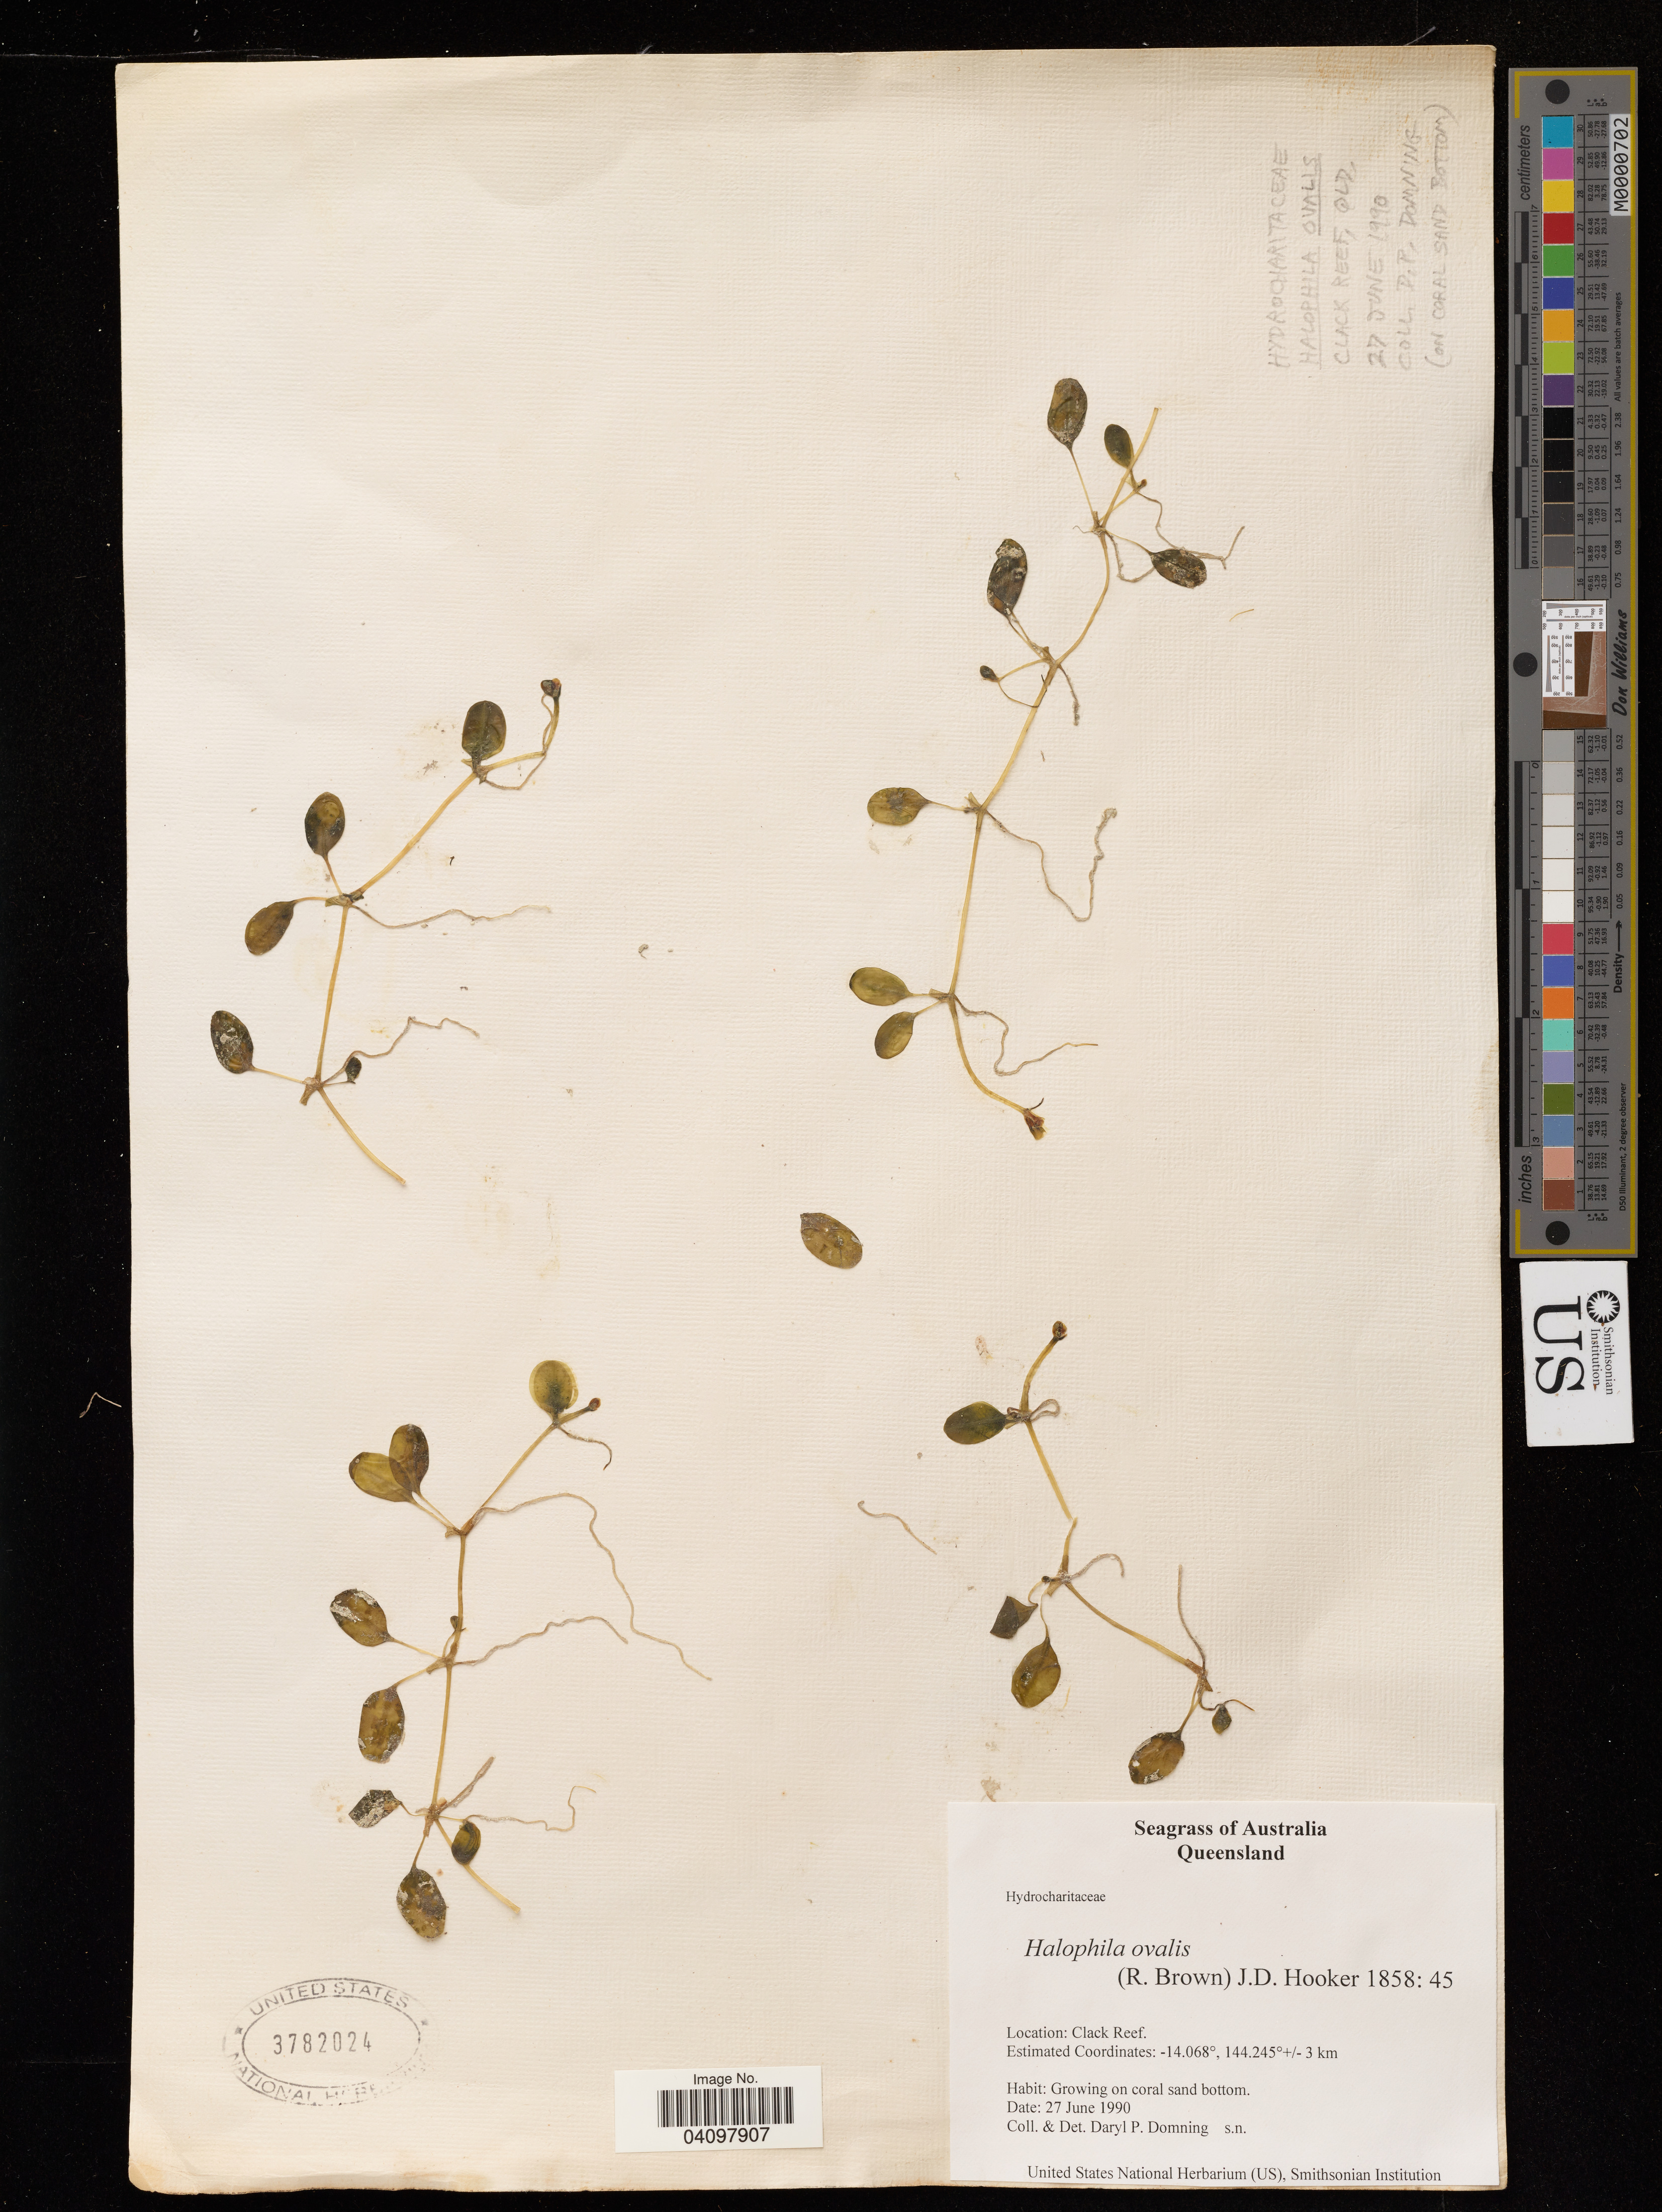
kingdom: Plantae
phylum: Tracheophyta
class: Liliopsida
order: Alismatales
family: Hydrocharitaceae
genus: Halophila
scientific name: Halophila ovalis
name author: (R. Br.) Hook. f.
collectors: D. Domning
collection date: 1990-06-27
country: Australia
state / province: Queensland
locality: Clack Reef. +/- 3 km.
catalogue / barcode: US 3782024